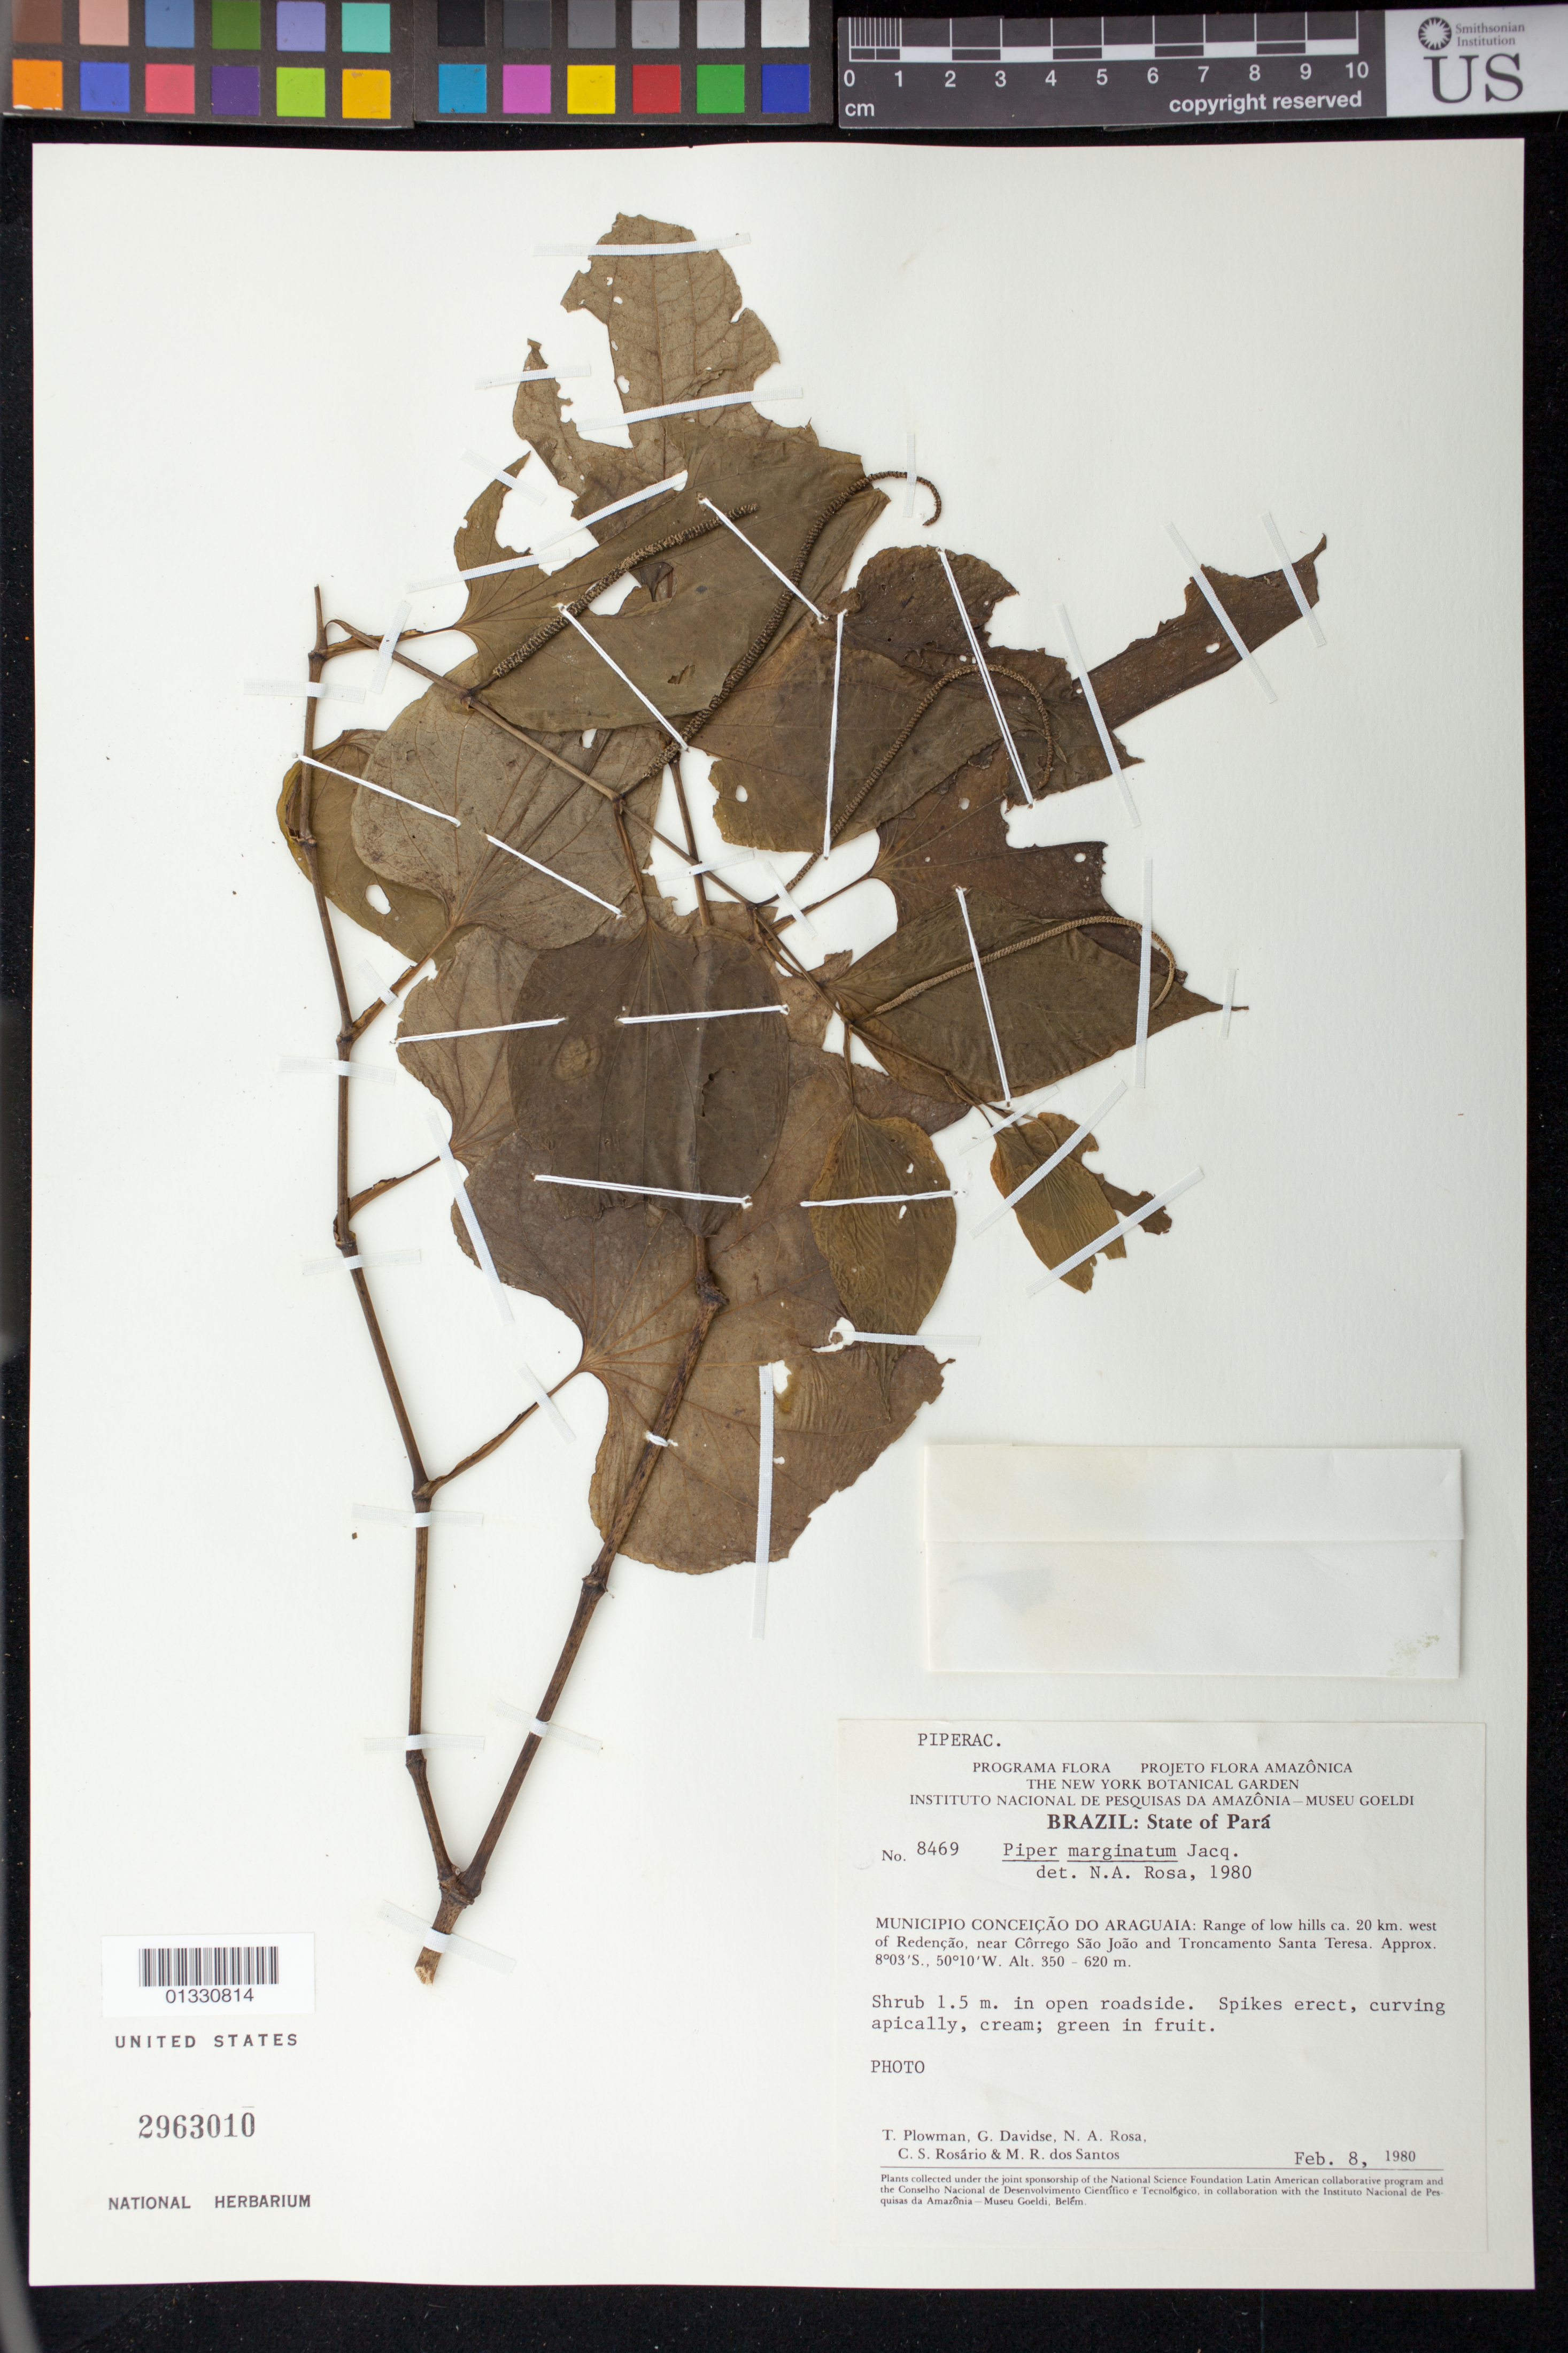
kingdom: Plantae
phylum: Tracheophyta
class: Magnoliopsida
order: Piperales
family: Piperaceae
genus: Piper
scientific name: Piper marginatum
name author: Jacq.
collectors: T. Plowman, G. Davidse, N. A. Rosa, C. S. Rosário & M. R. dos Santos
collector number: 8469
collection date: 1980-02-08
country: Brazil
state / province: Pará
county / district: Conceição do Araguaia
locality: Range of low hills ca. 20 Km west of Redenção, near Côrrego São João and Troncamento Santa Teresa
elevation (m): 350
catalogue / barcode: US 2963010